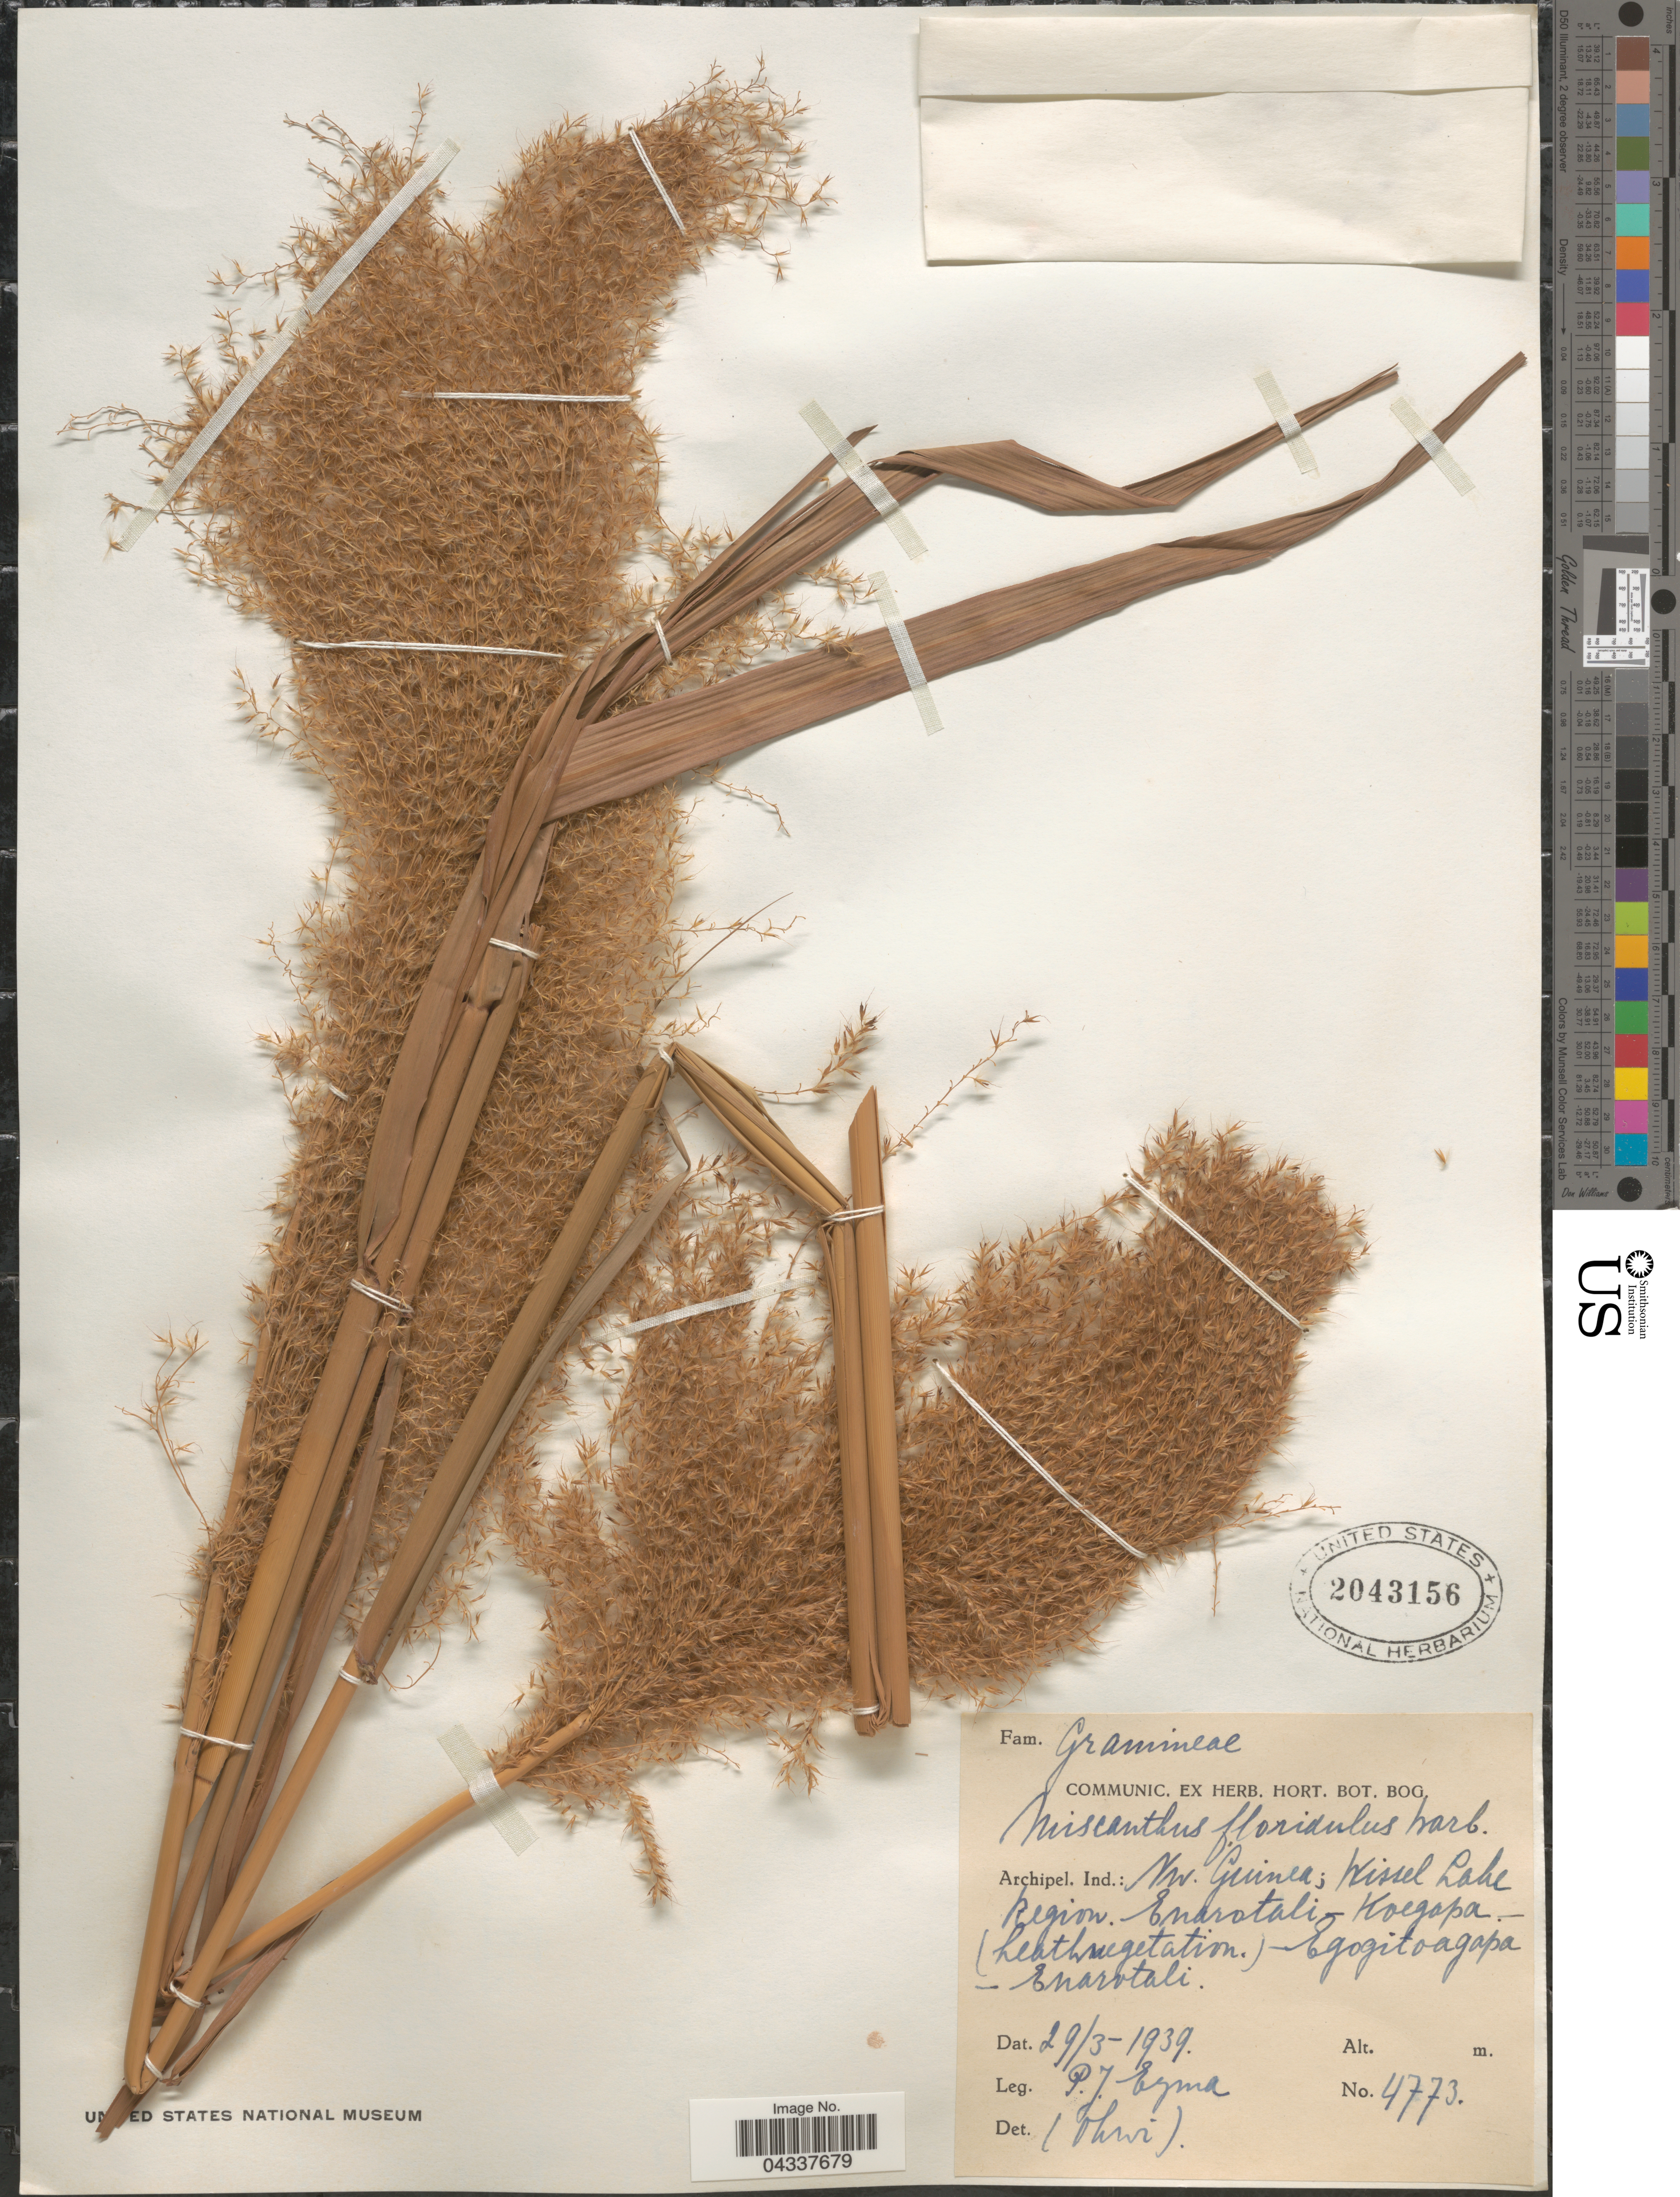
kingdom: Plantae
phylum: Tracheophyta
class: Liliopsida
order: Poales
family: Poaceae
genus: Miscanthus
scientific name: Miscanthus floridulus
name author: (Labill.) Warb.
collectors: P. J. Eyma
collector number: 4773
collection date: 1939-03-29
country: Papua New Guinea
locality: Archipel. Ind.: Nw. Guinea; Wissel Lake Region. Enarotali - Koegapa - Egogitoagapa - Enarotali.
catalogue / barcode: US 2043156